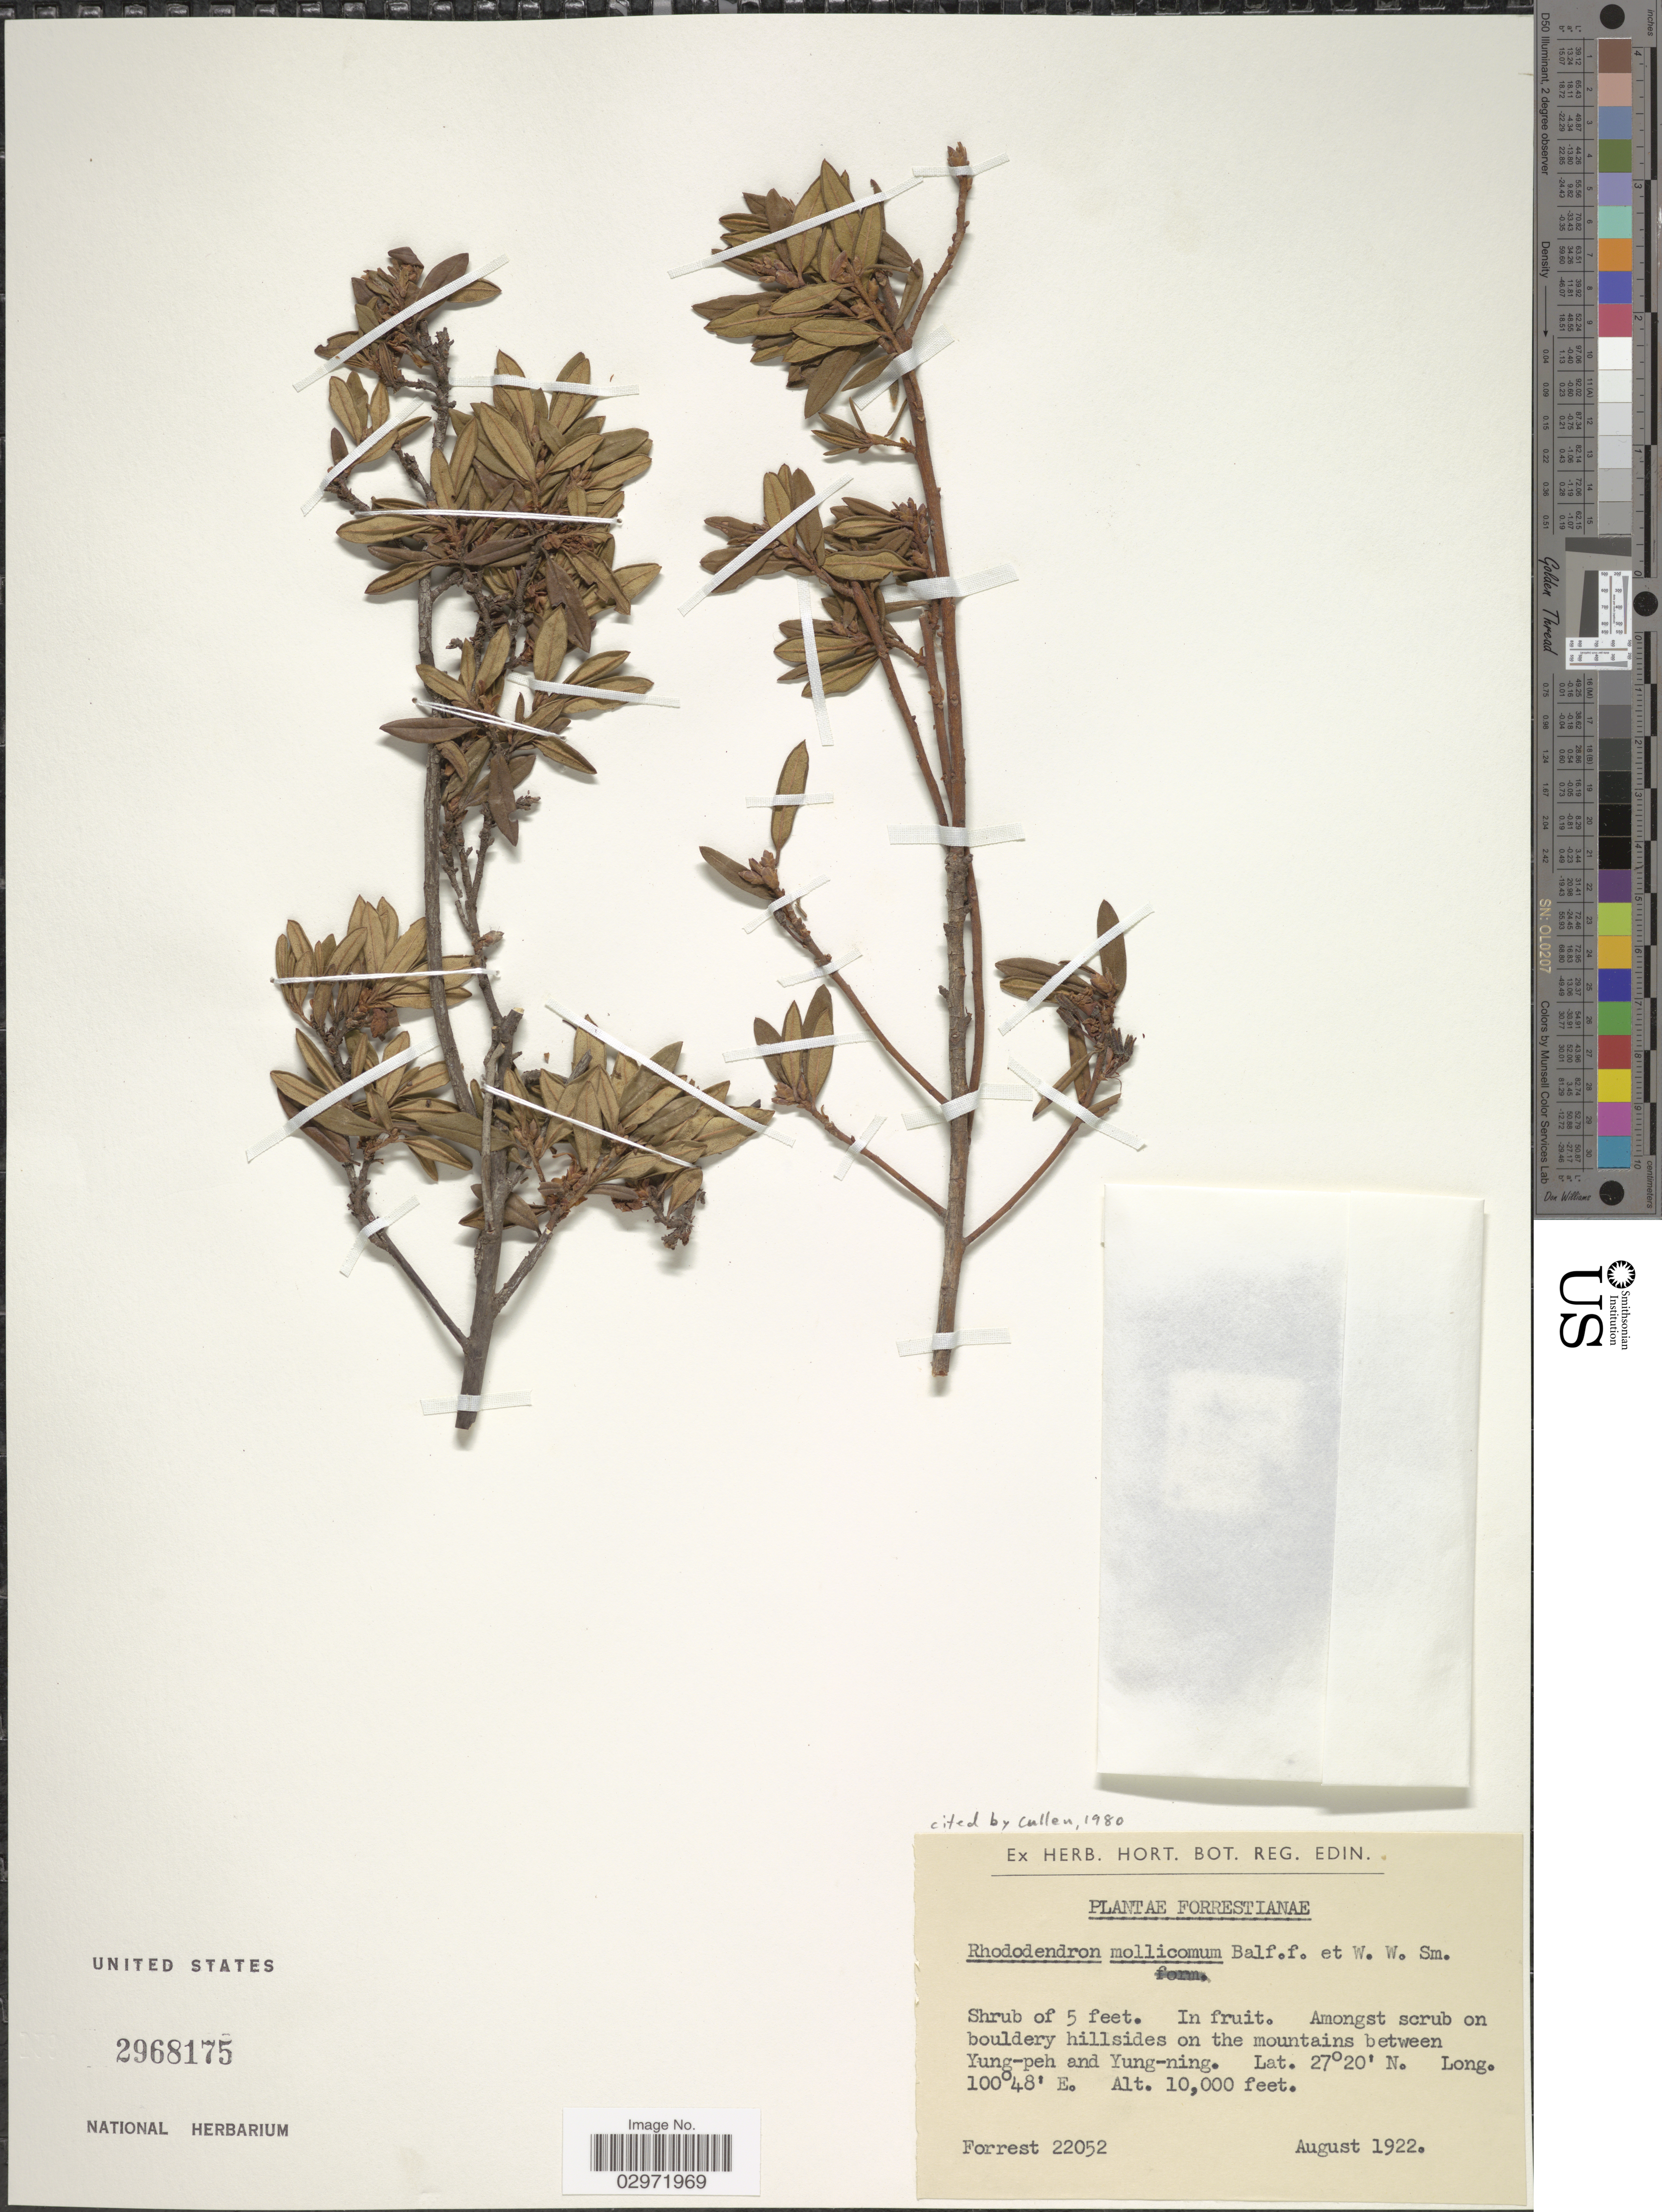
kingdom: Plantae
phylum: Tracheophyta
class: Magnoliopsida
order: Ericales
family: Ericaceae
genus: Rhododendron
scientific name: Rhododendron mollicomum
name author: Balf. f. & W.W. Sm.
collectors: -. Forrest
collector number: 22052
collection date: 1922-08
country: China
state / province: Yunnan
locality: Amongst scrub on bouldery hillsides on the mountains between Yung-peh and Yung-ning.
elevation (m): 3048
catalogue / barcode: US 2968175